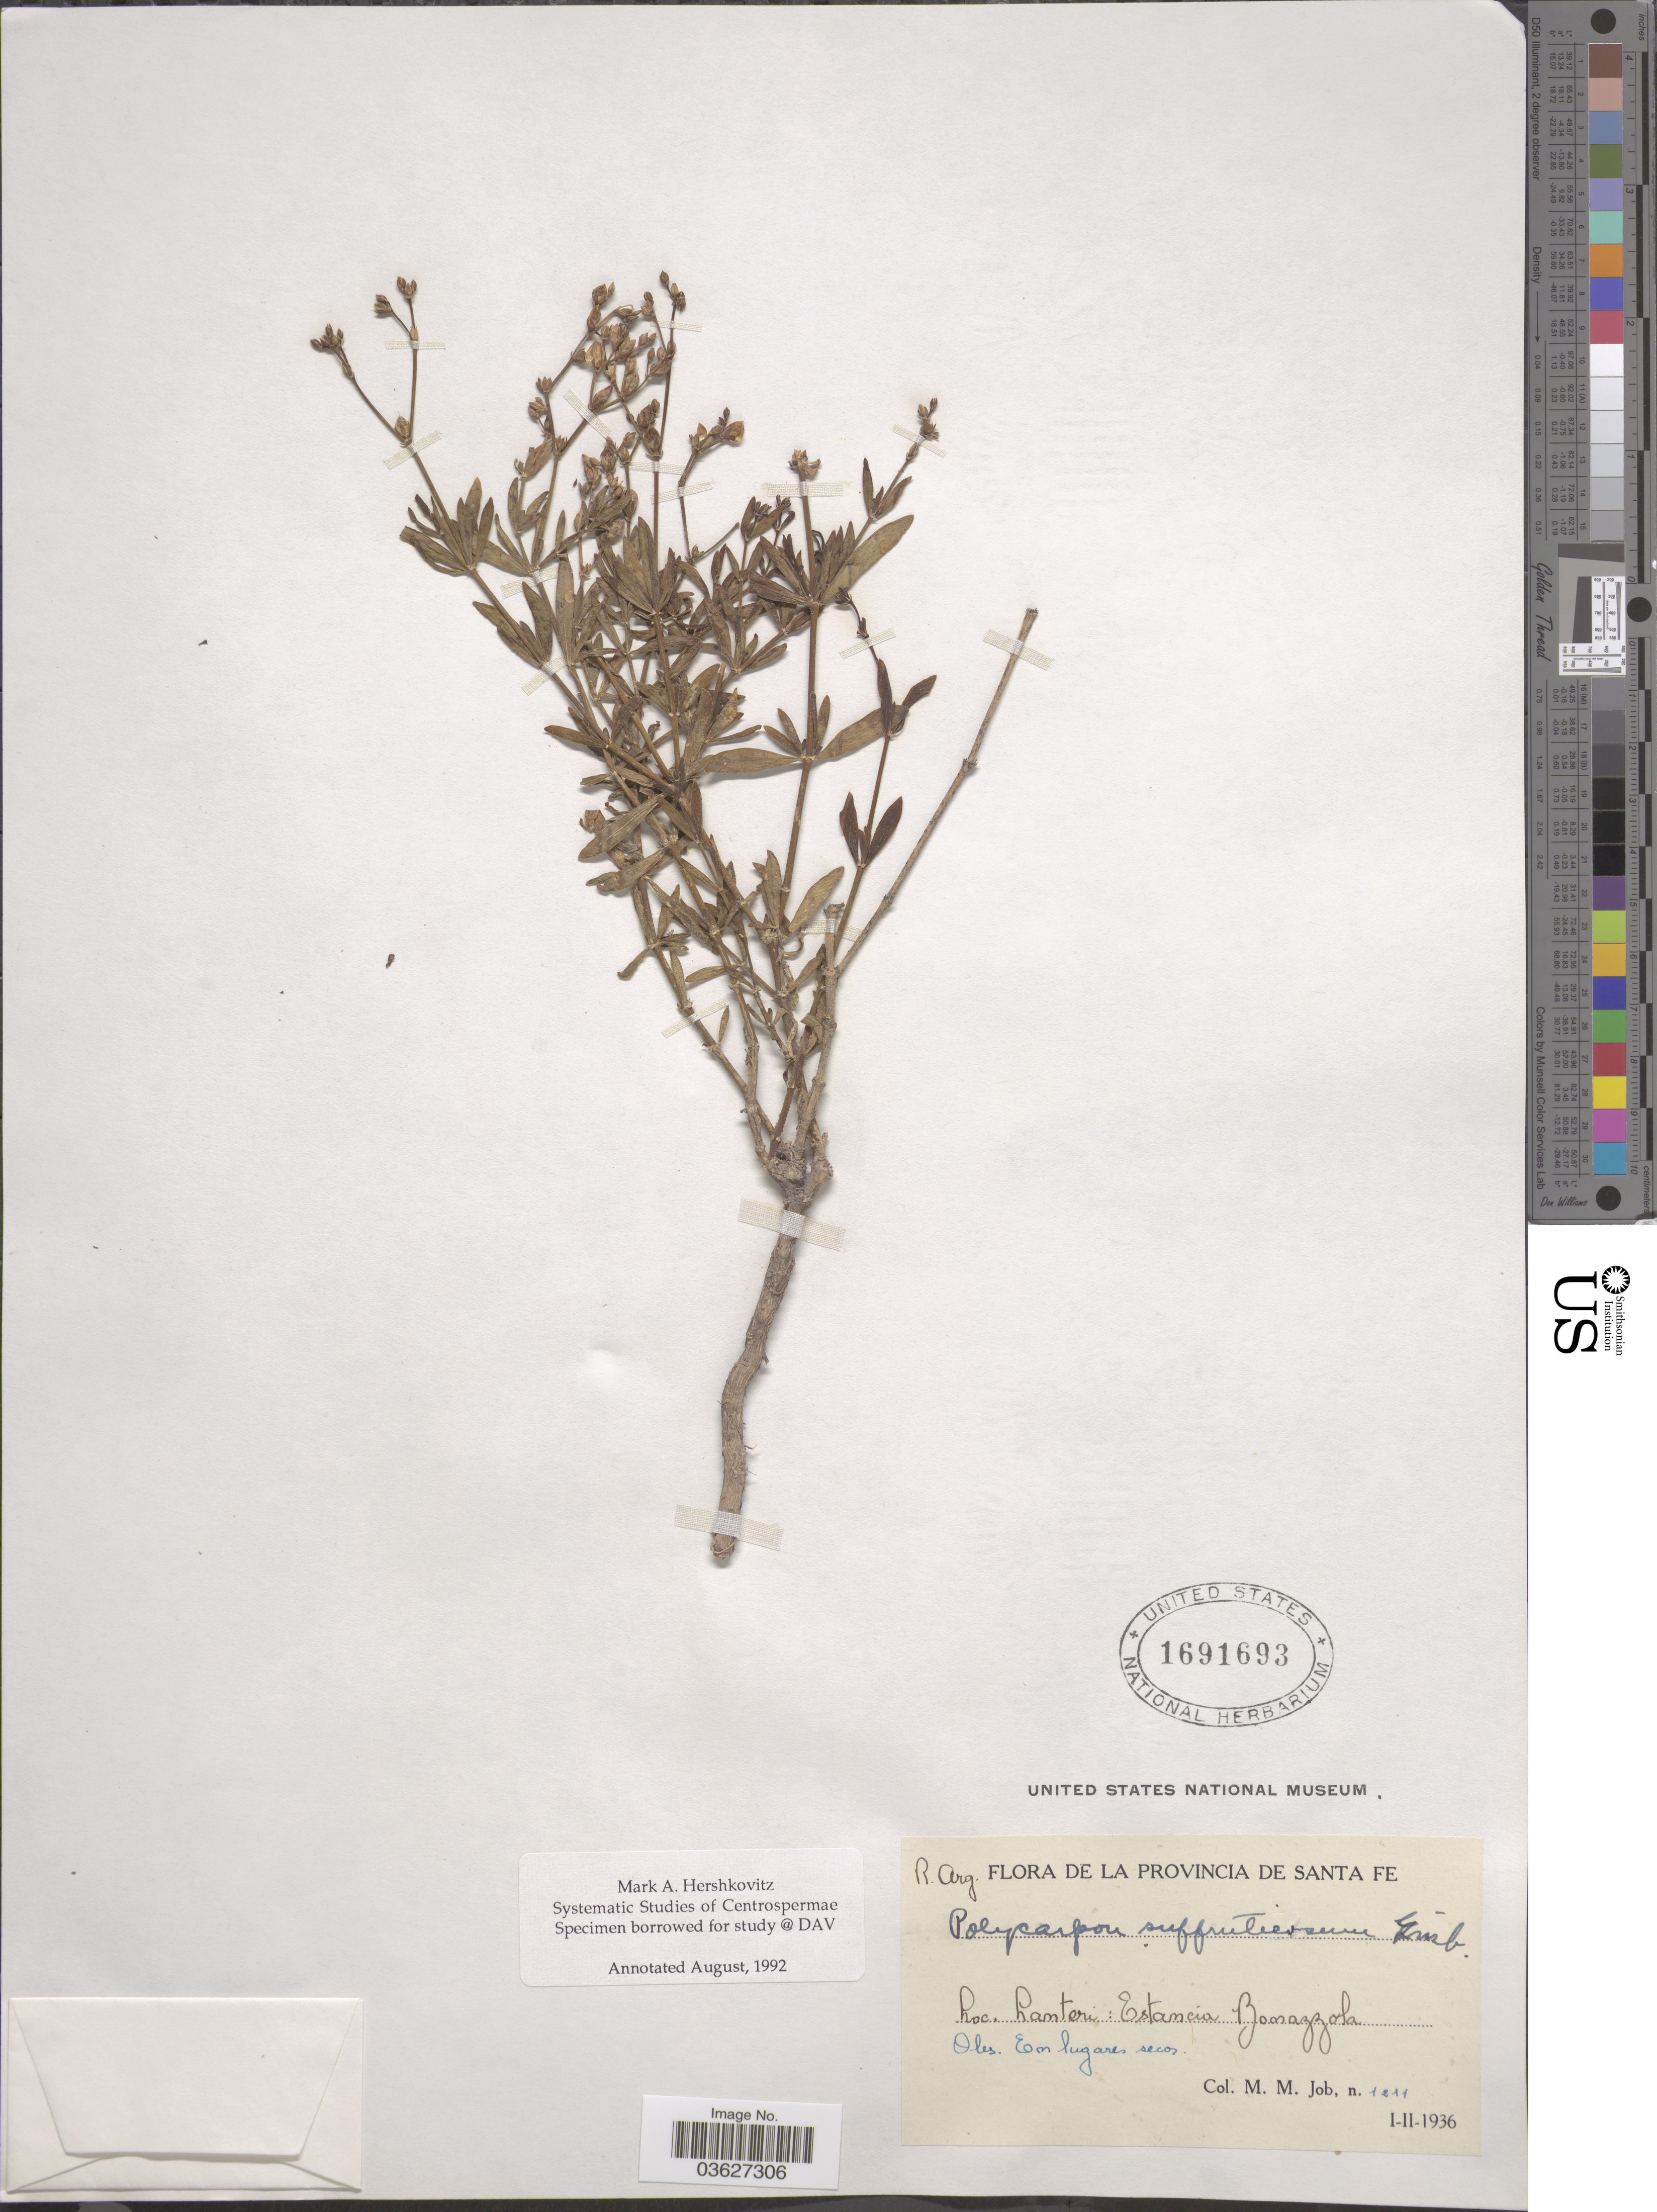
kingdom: Plantae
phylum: Tracheophyta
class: Magnoliopsida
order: Caryophyllales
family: Caryophyllaceae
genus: Augustea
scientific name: Augustea suffruticosa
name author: (Griseb.) Iamonico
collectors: M. Job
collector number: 1211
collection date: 1936-02-01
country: Argentina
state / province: Santa Fe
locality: Lamteri: Estancia Bonazzola.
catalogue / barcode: US 1691693